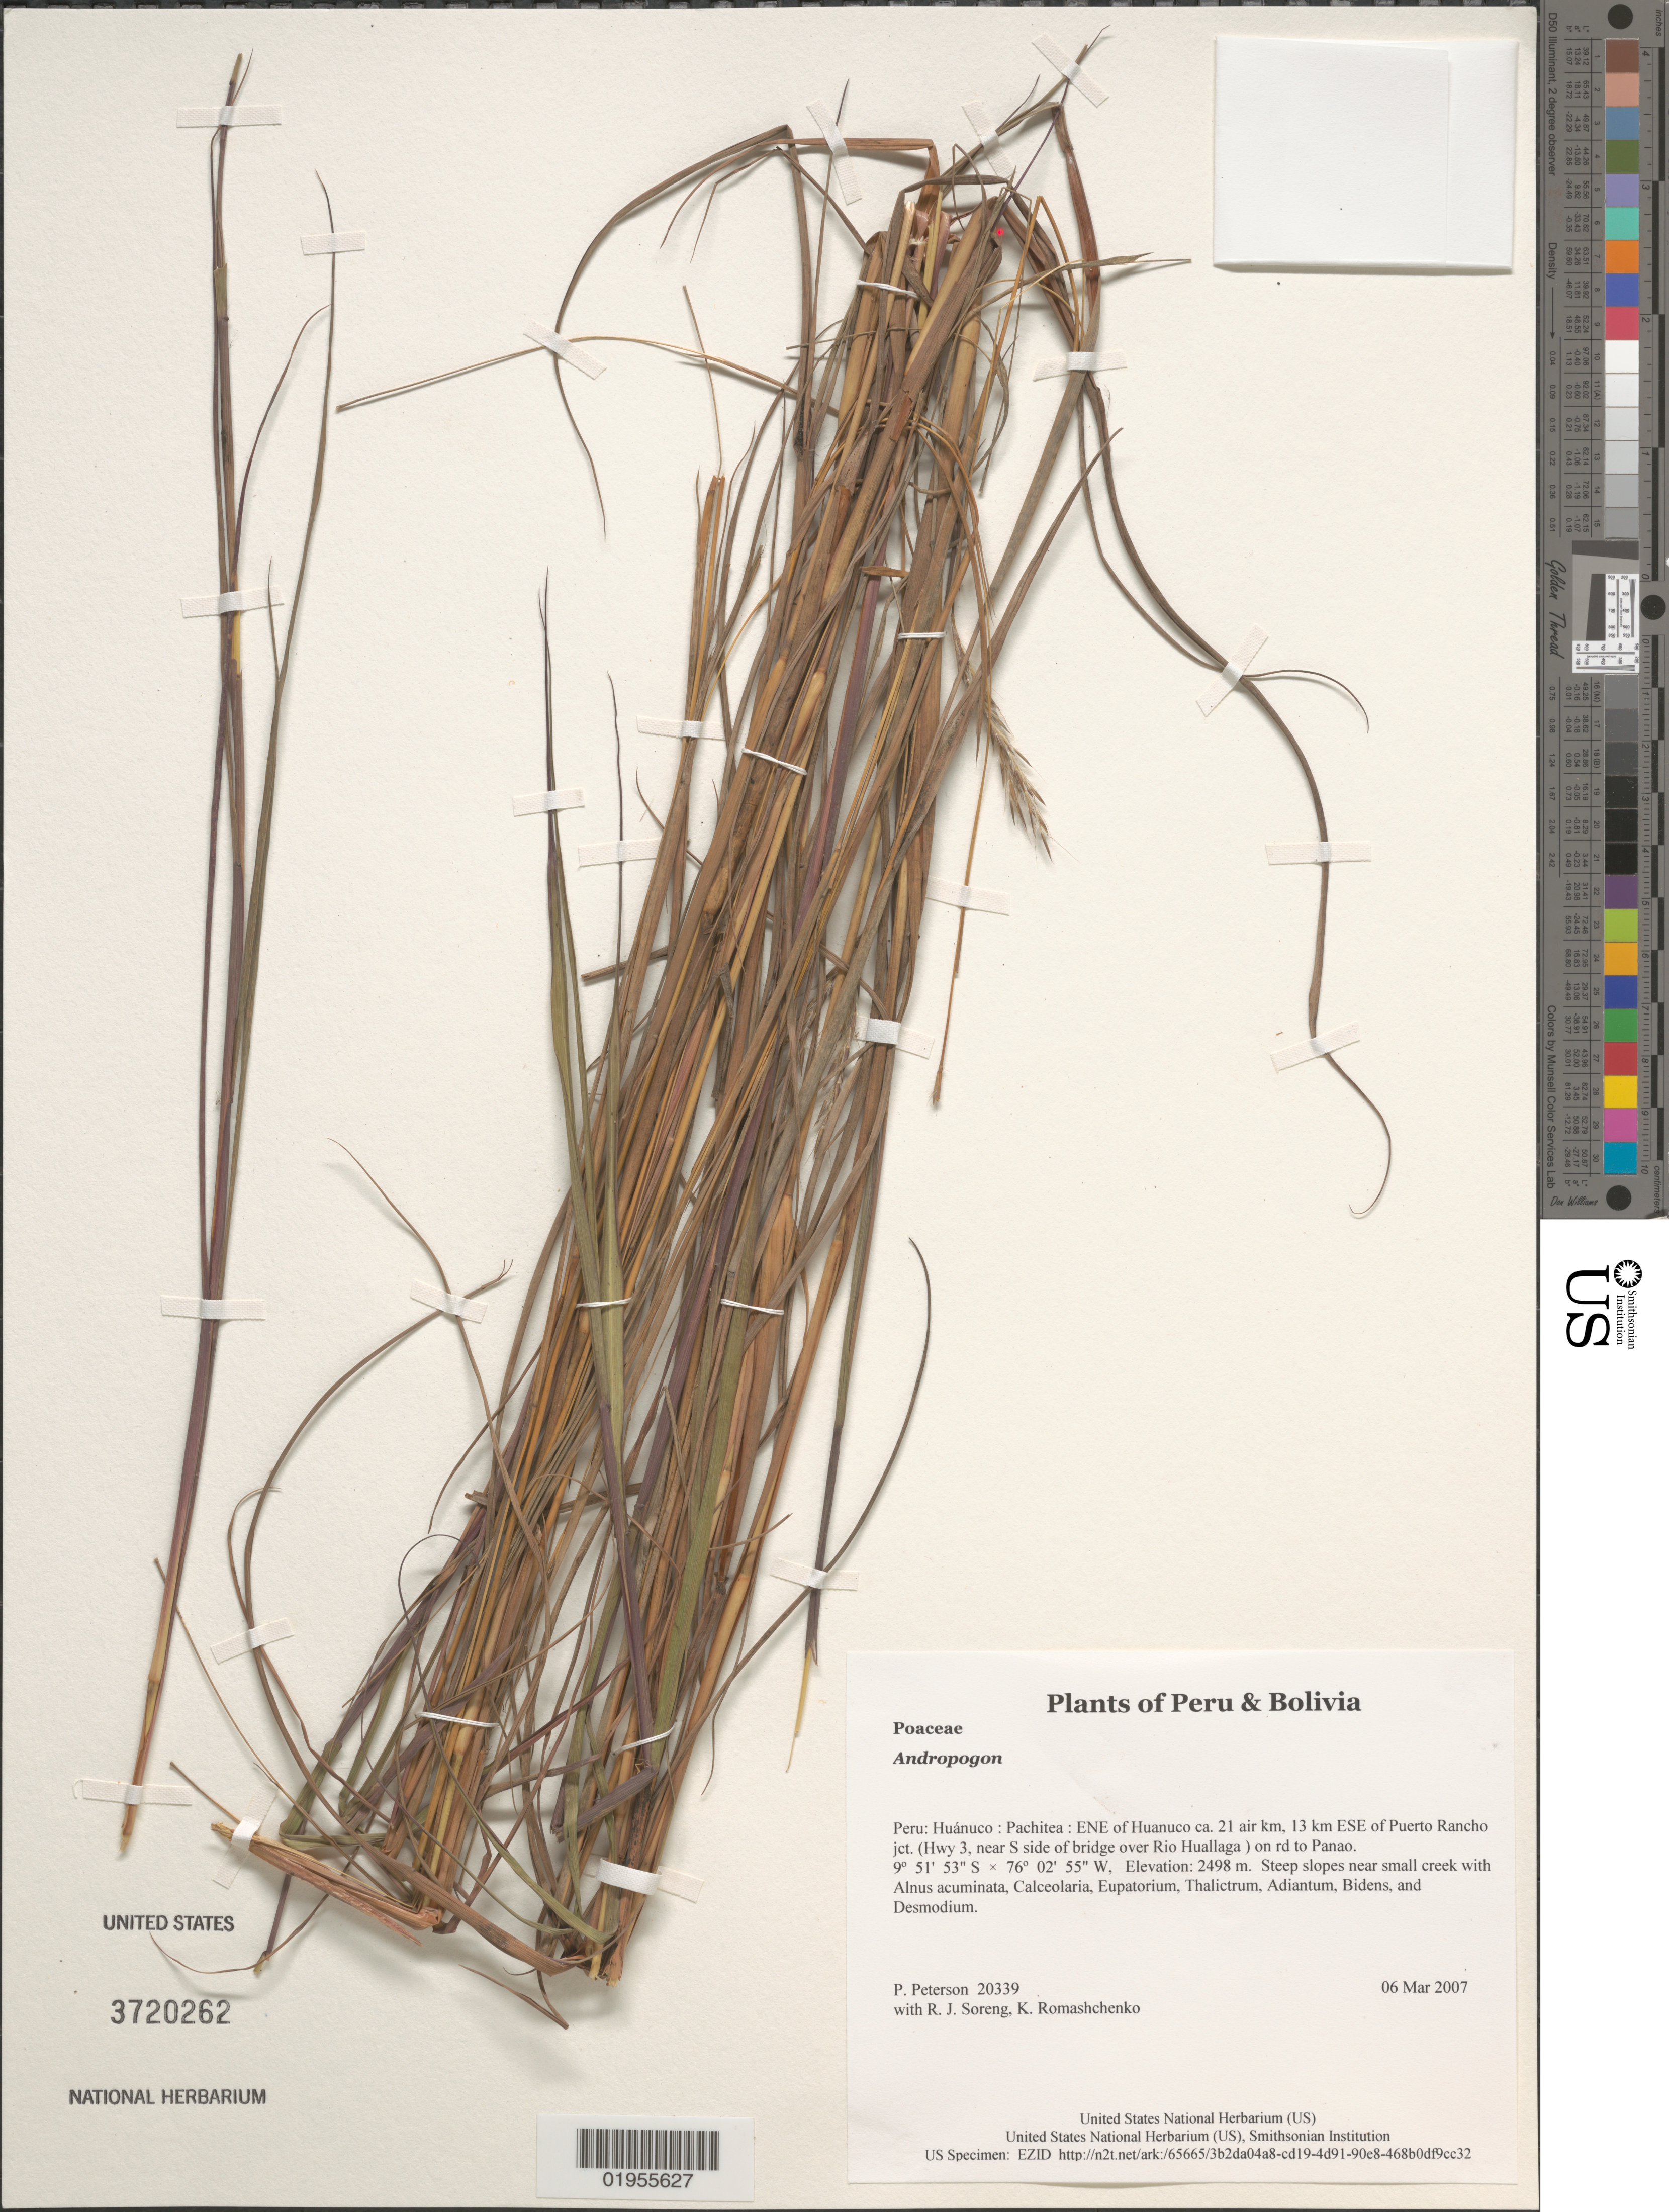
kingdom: Plantae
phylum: Tracheophyta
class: Liliopsida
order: Poales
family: Poaceae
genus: Andropogon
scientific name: Andropogon sp.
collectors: P. M. Peterson, R. J. Soreng & K. Romashchenko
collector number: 20339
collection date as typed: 06 Mar 2007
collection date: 2007-03-06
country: Peru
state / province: Huánuco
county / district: Pachitea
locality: ENE of Huanuco ca. 21 air km, 13 km ESE of Puerto Rancho jct. (Hwy 3, near S side of bridge over Rio Huallaga ) on rd to Panao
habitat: Steep slopes near small creek with Alnus acuminata, Calceolaria, Eupatorium, Thalictrum, Adiantum, Bidens, and Desmodium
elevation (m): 2498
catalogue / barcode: US 3720262